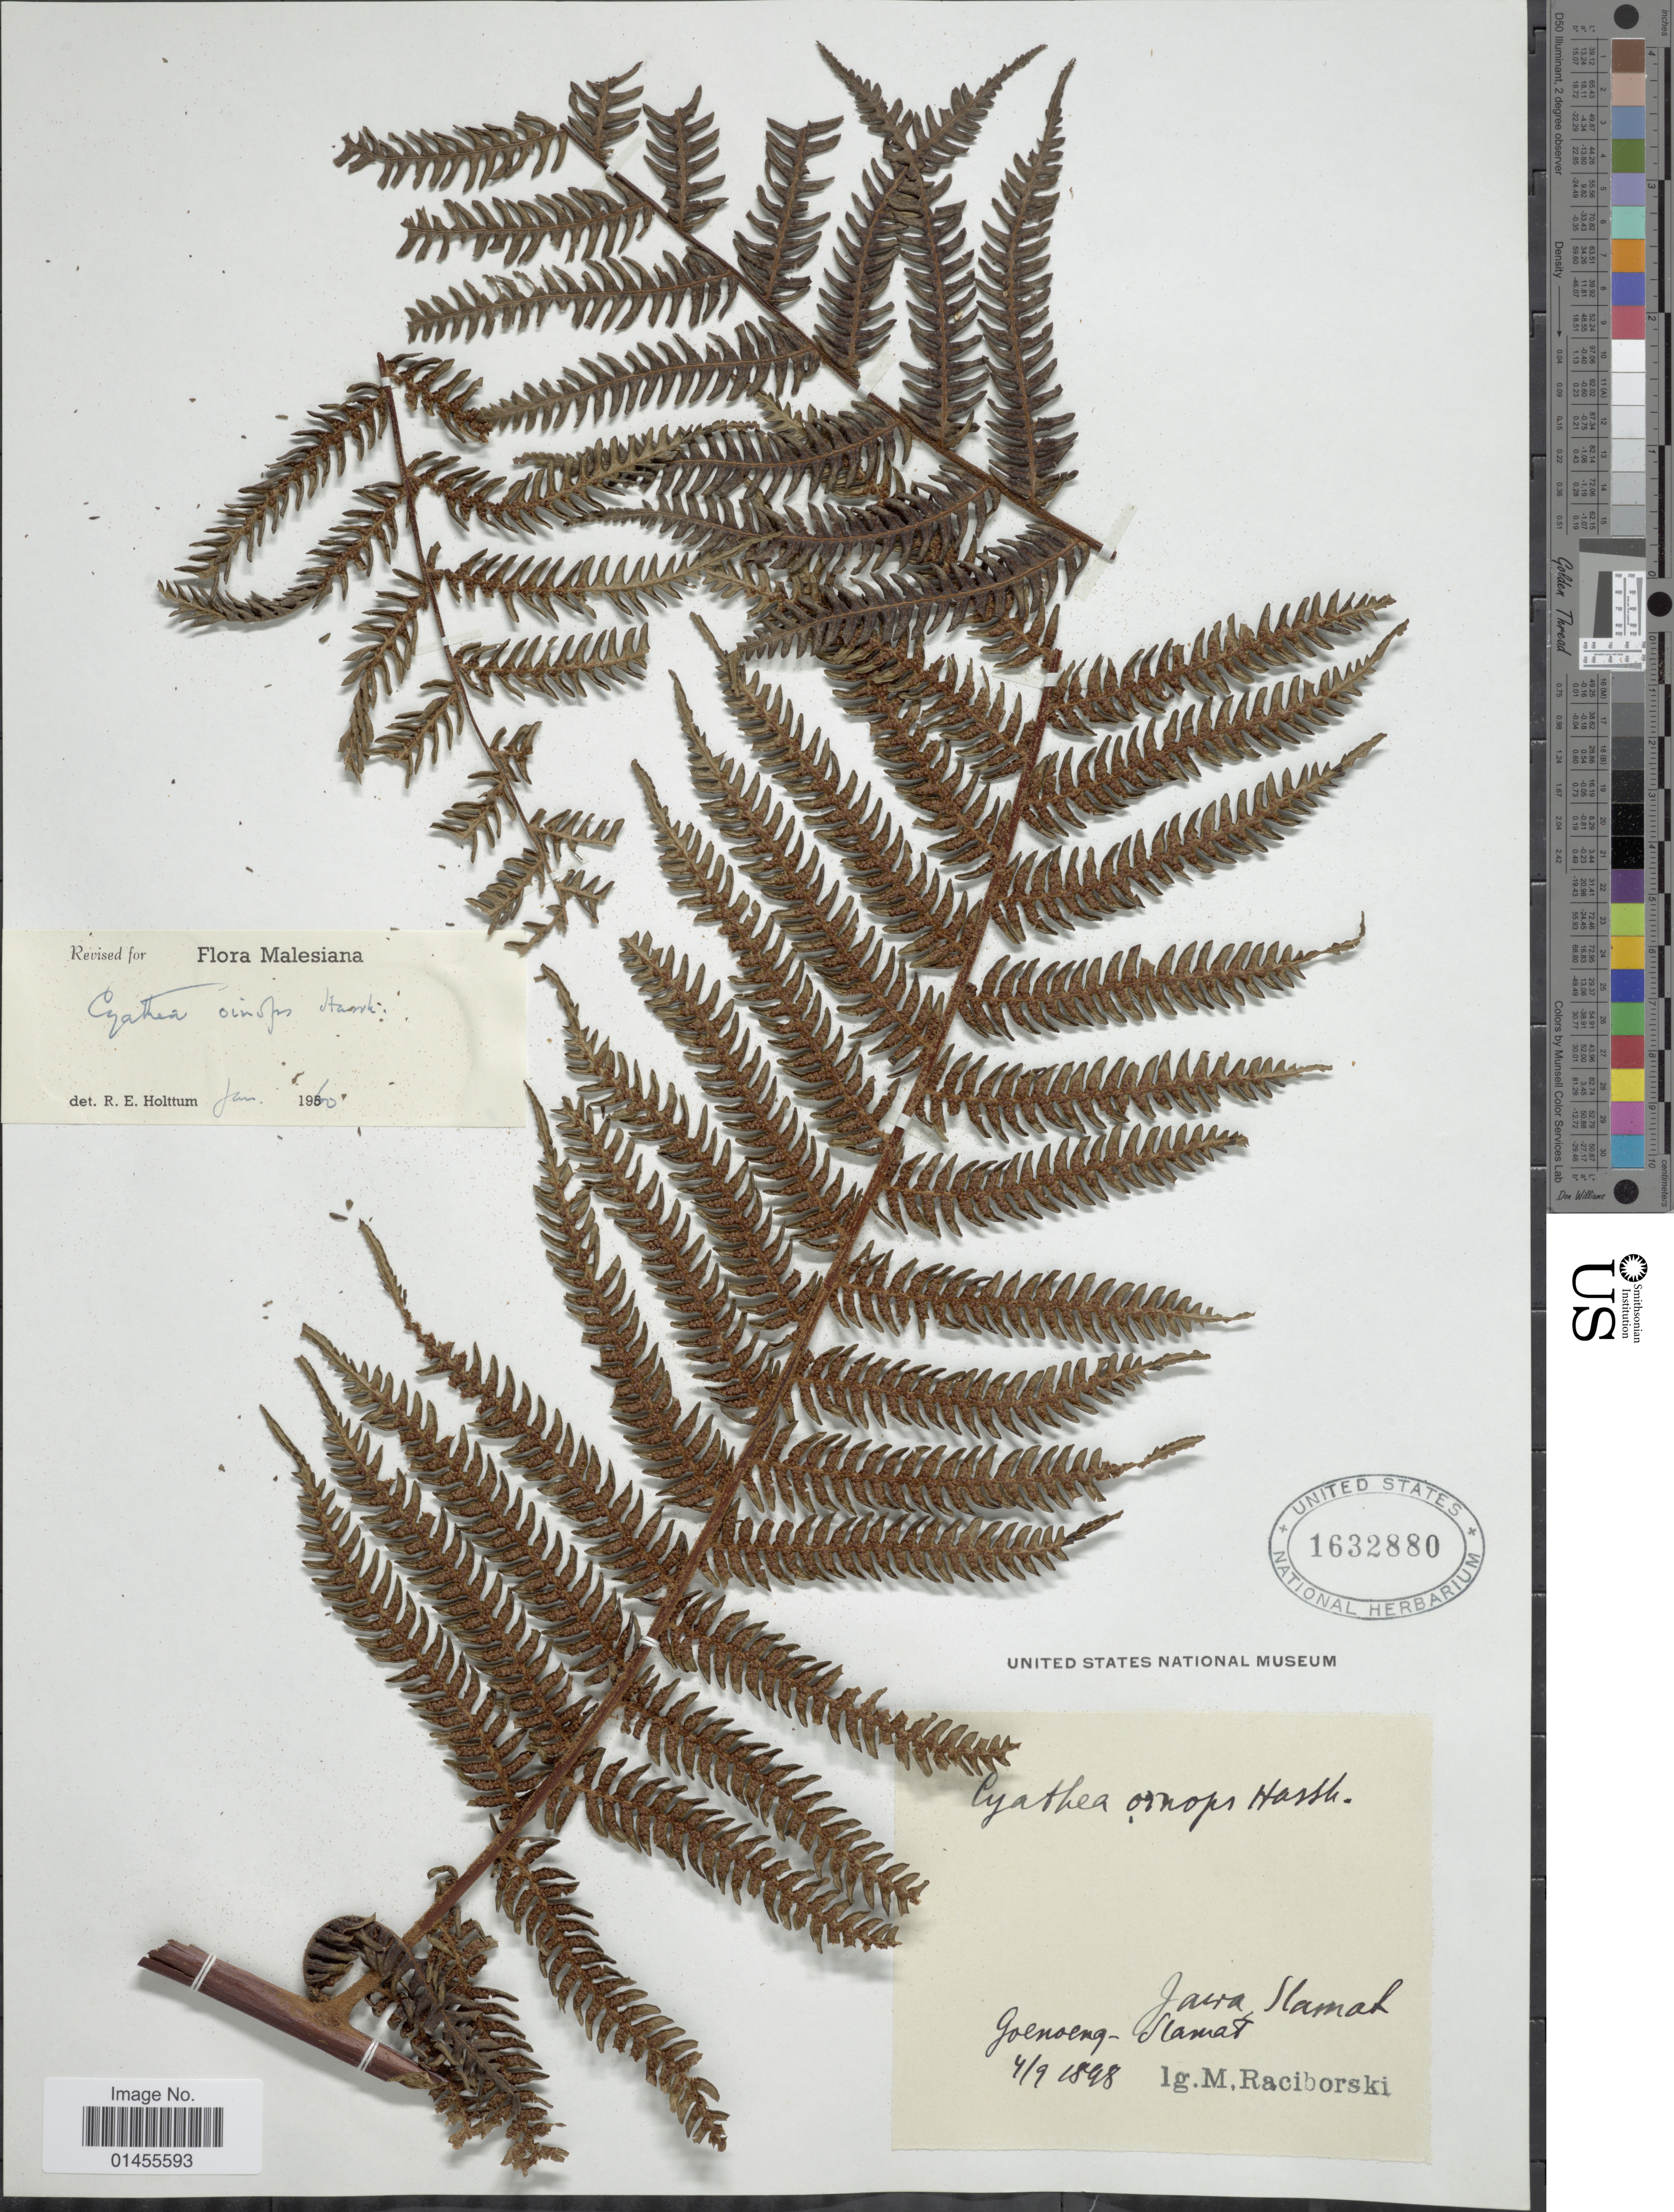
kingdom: Plantae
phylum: Tracheophyta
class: Polypodiopsida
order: Cyatheales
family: Cyatheaceae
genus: Alsophila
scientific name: Alsophila oinops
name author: (Hassk.) R.M. Tryon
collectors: M. Raciborski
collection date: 1898-09-04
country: Indonesia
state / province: Java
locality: Slamat: Goenoeng-Slamat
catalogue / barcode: US 1632880